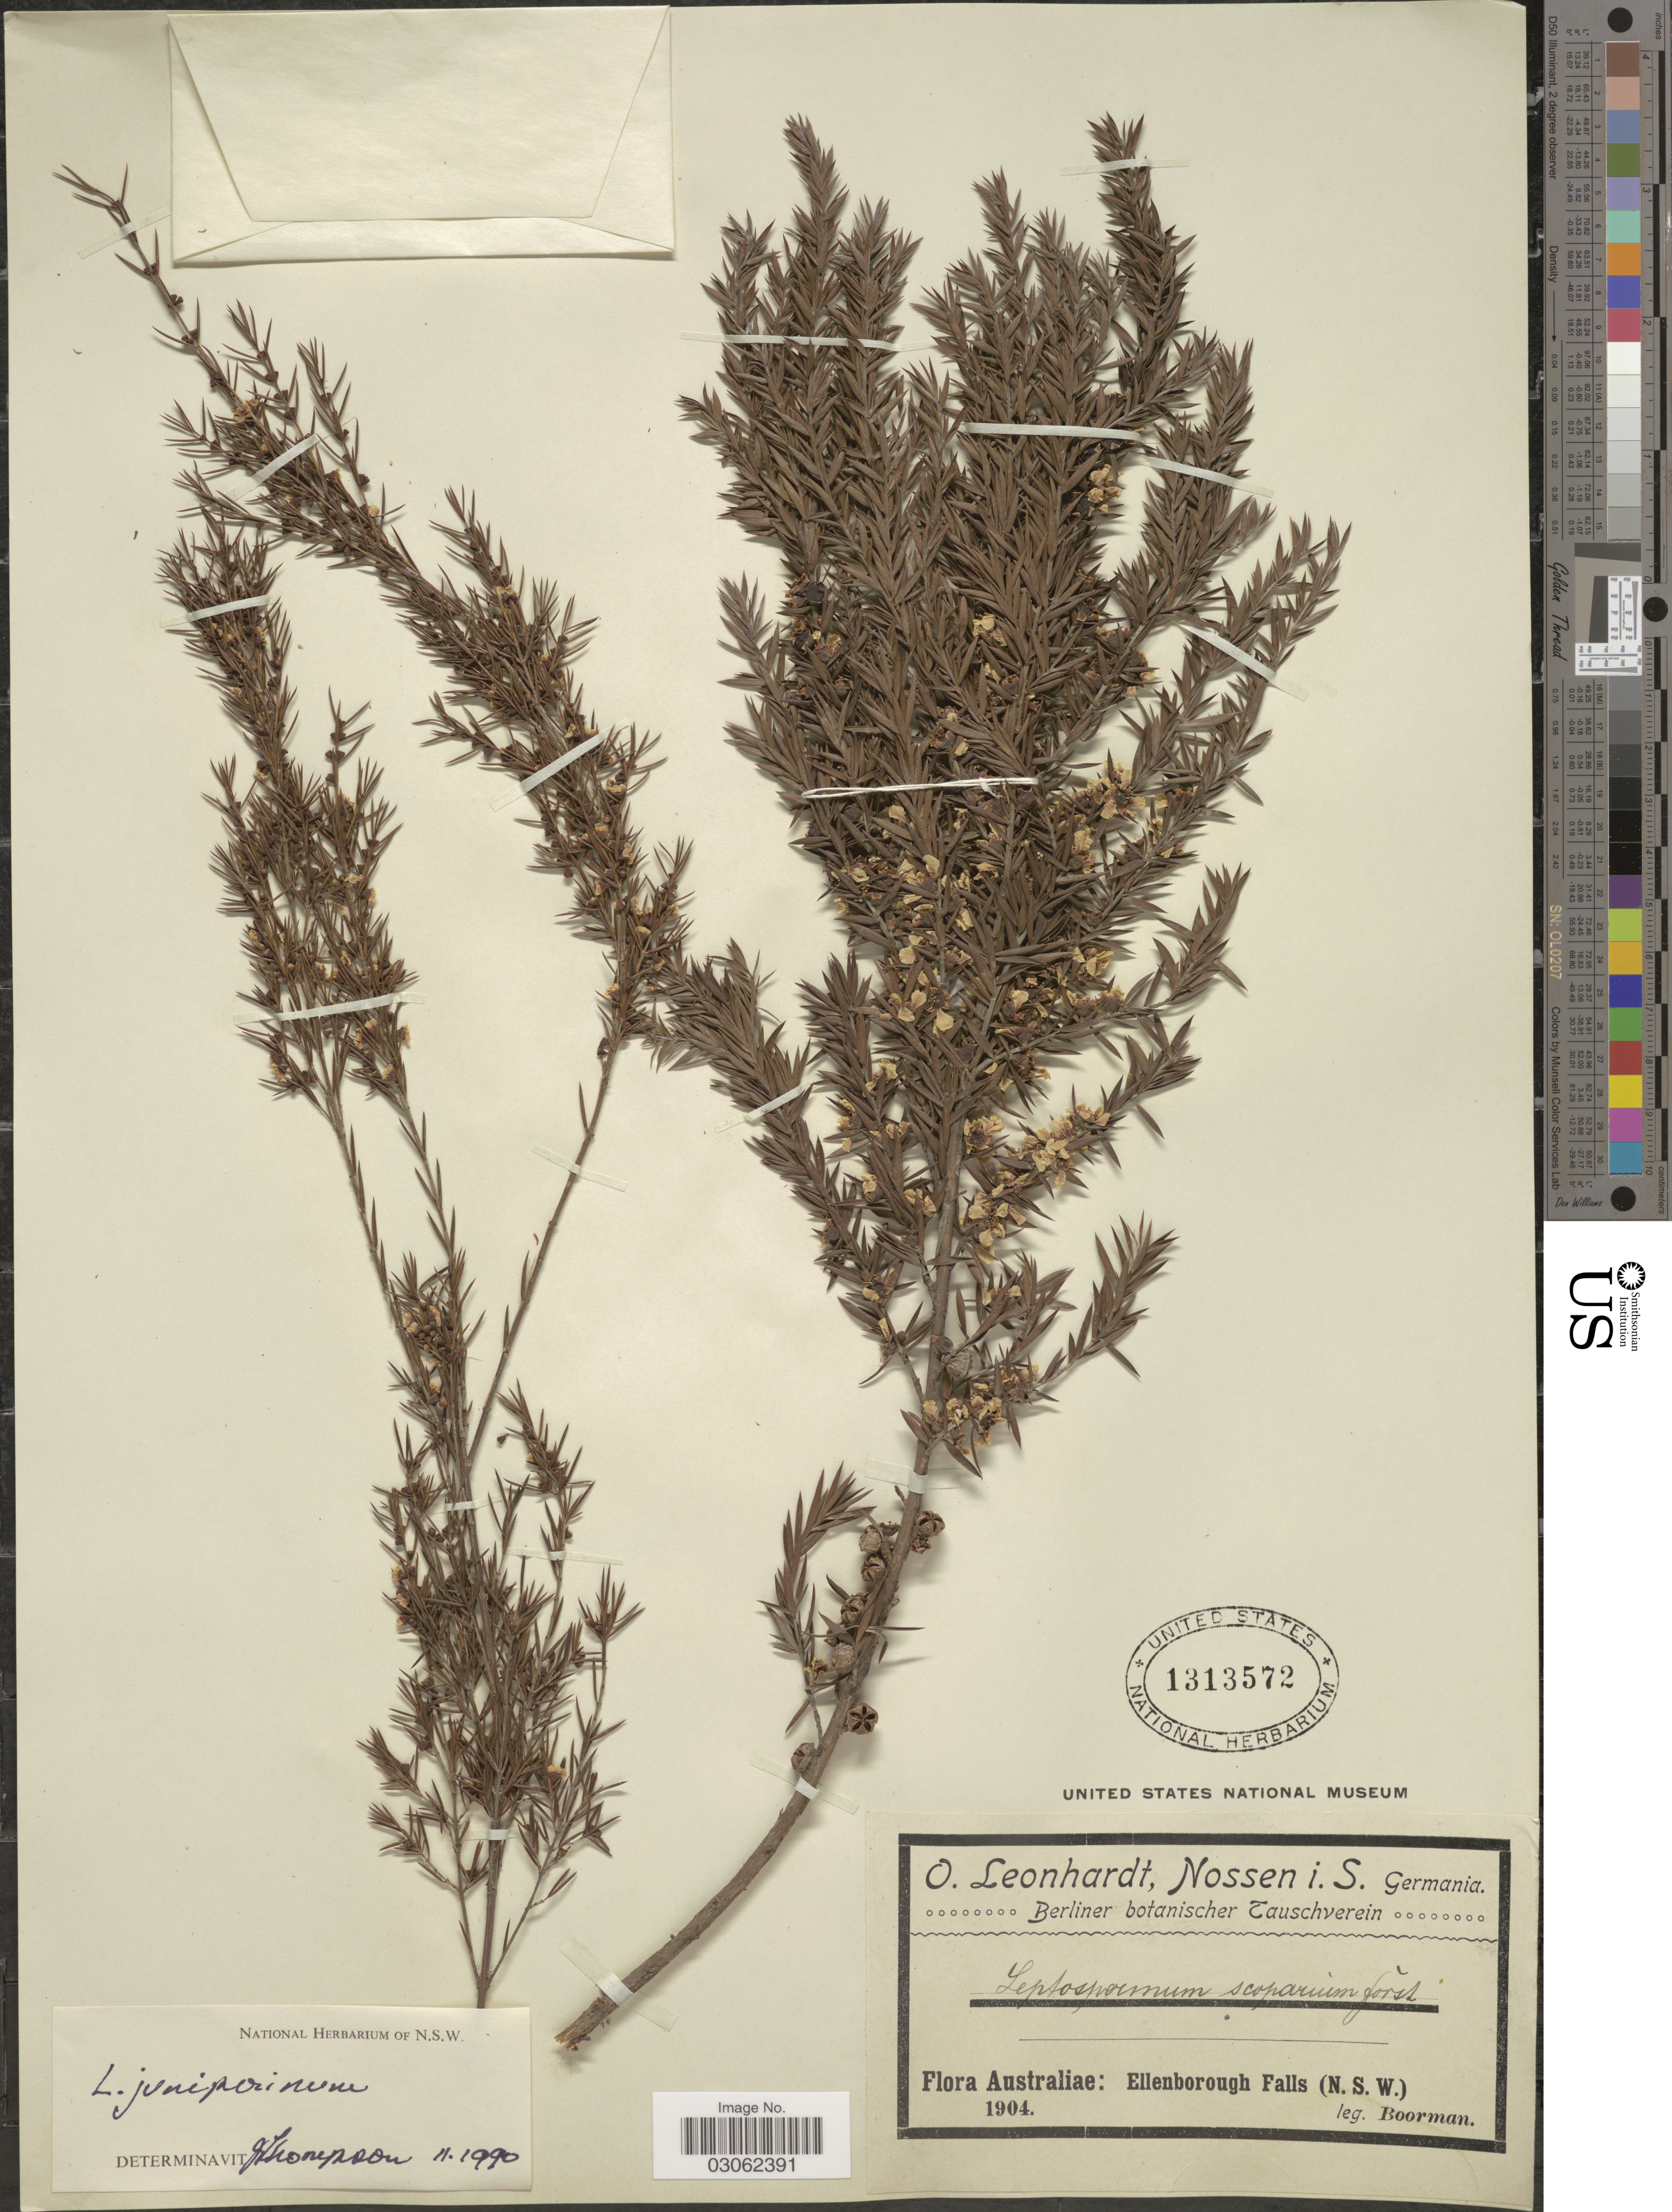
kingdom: Plantae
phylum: Tracheophyta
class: Magnoliopsida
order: Myrtales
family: Myrtaceae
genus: Leptospermum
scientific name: Leptospermum juniperinum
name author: Sm.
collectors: -. Boorman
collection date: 1904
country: Australia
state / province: New South Wales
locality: Ellenborough Falls (N.S.W.).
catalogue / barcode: US 1313572